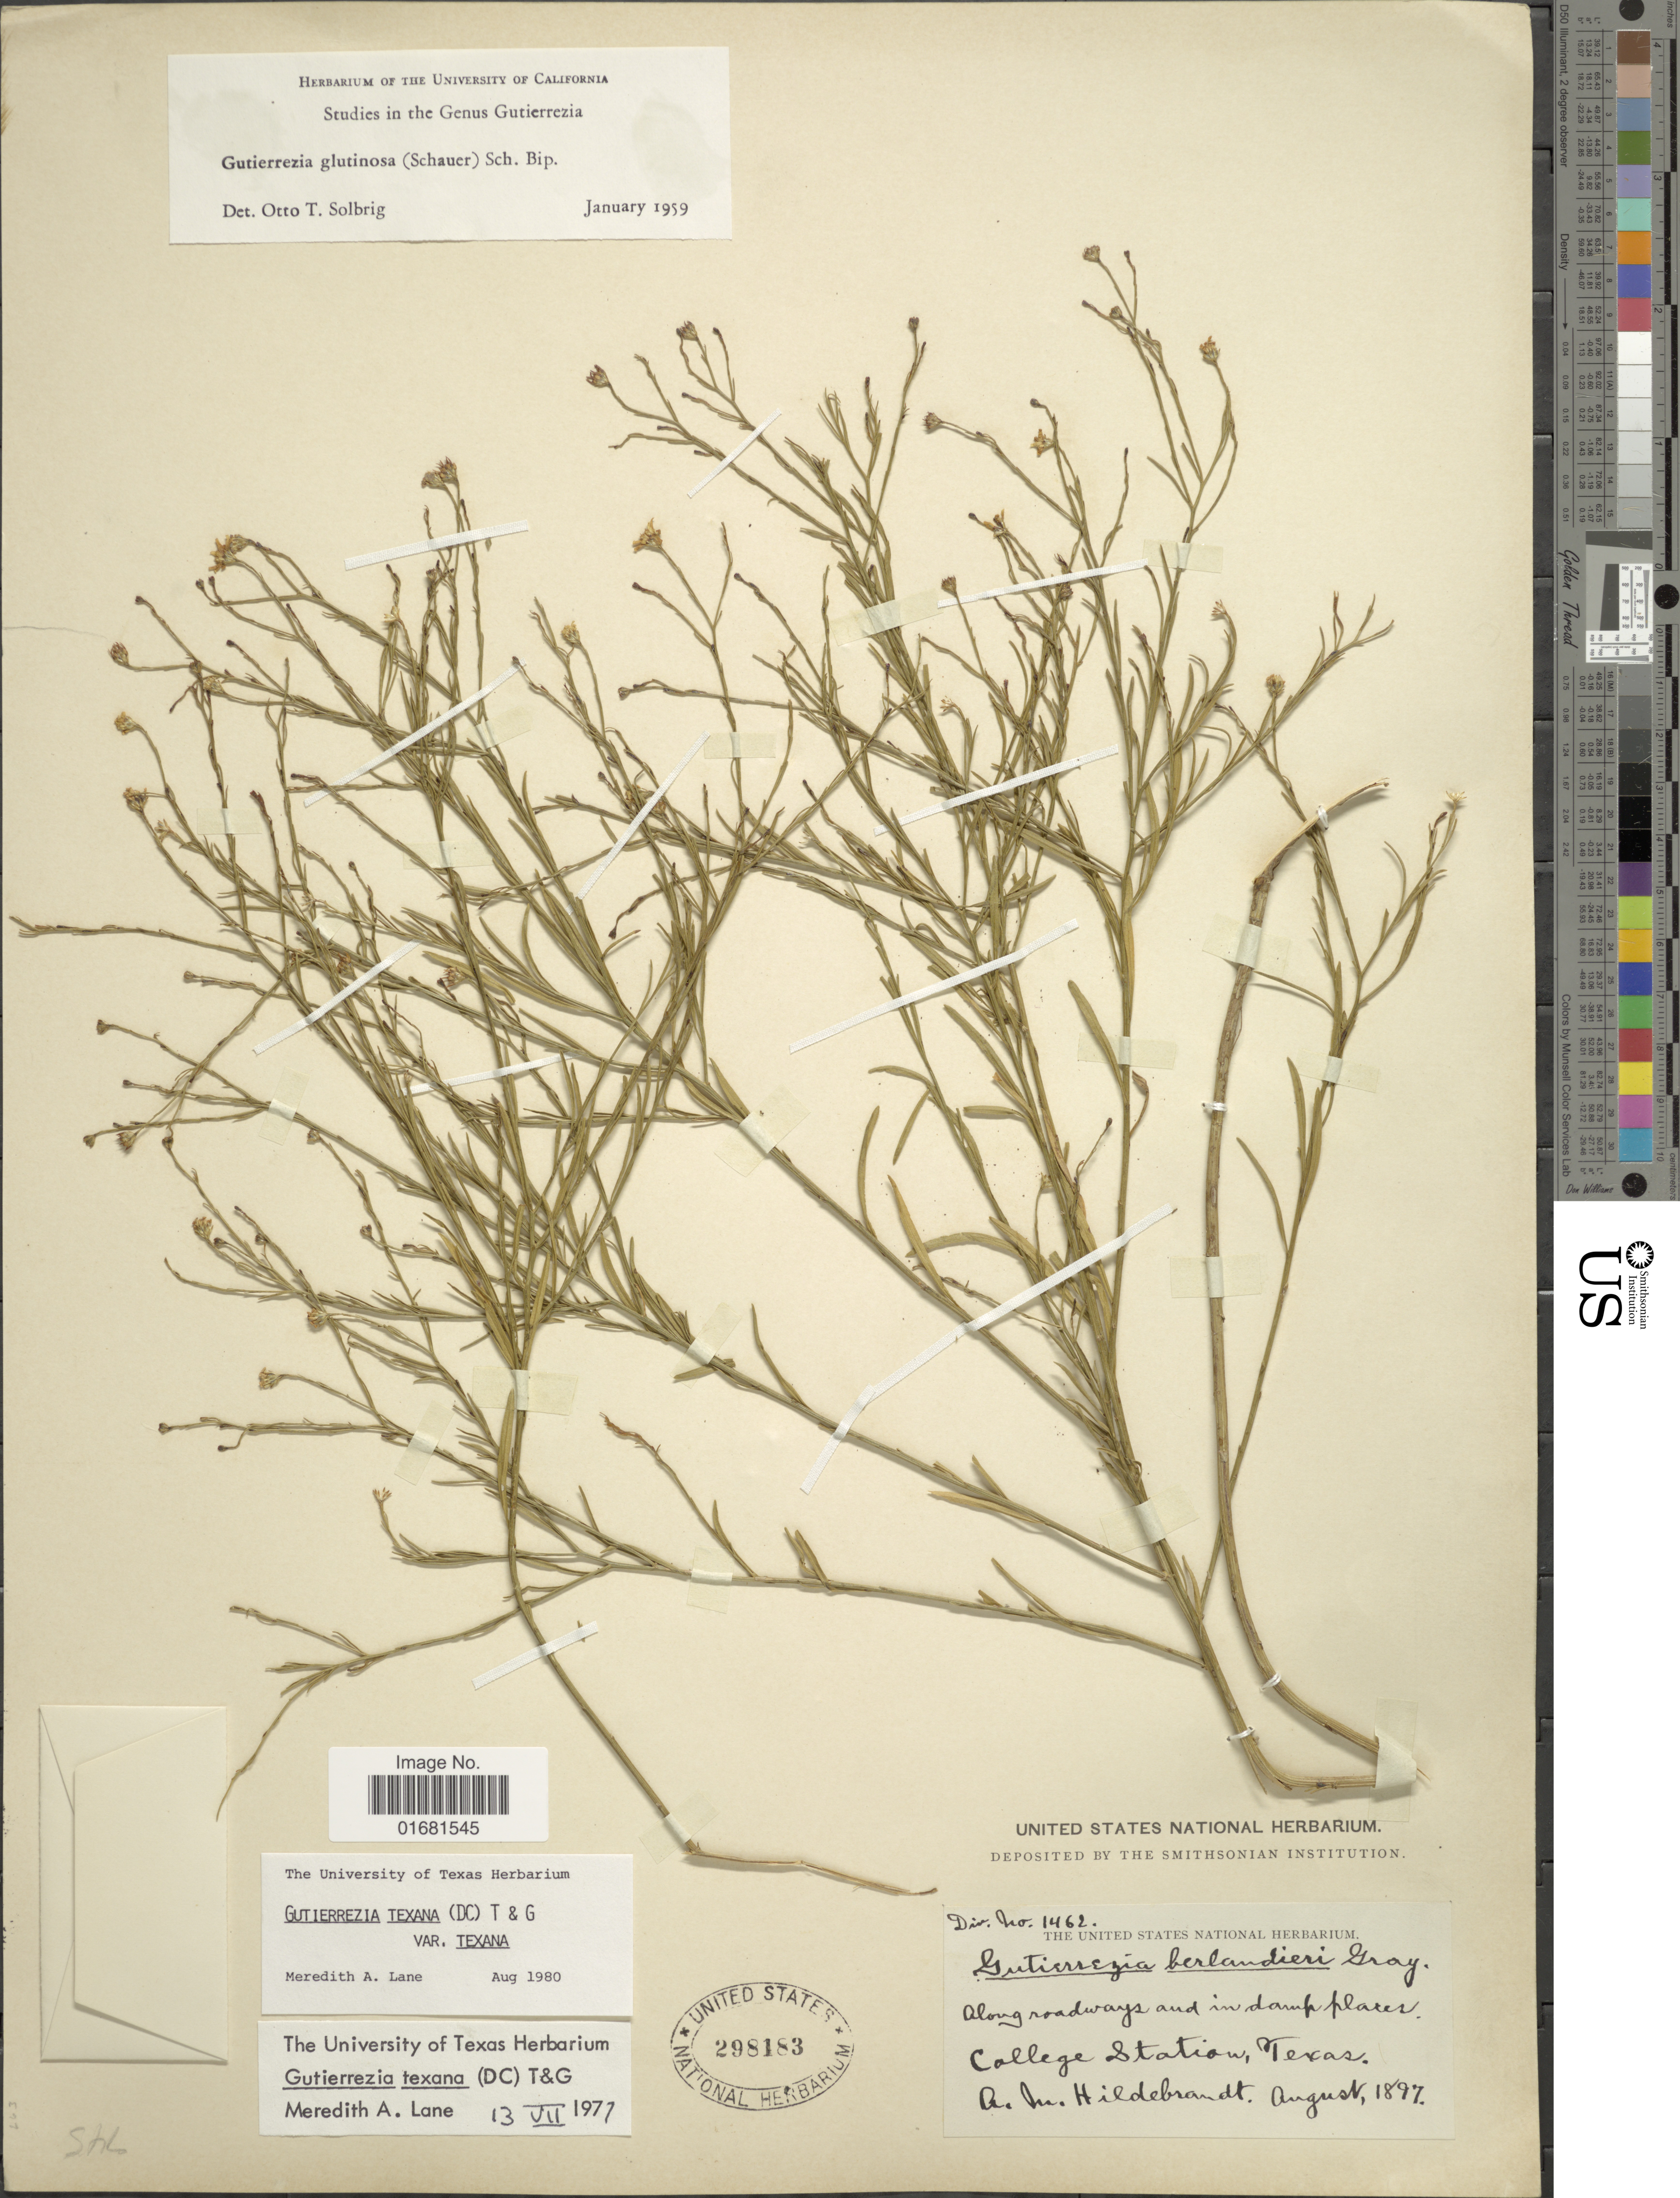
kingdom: Plantae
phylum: Tracheophyta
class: Magnoliopsida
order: Asterales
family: Asteraceae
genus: Gutierrezia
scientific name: Gutierrezia texana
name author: (DC.) Torr. & A. Gray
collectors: A. Hildebrandt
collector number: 1462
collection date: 1897-08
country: United States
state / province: Texas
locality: College Station, Texas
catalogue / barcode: US 298183